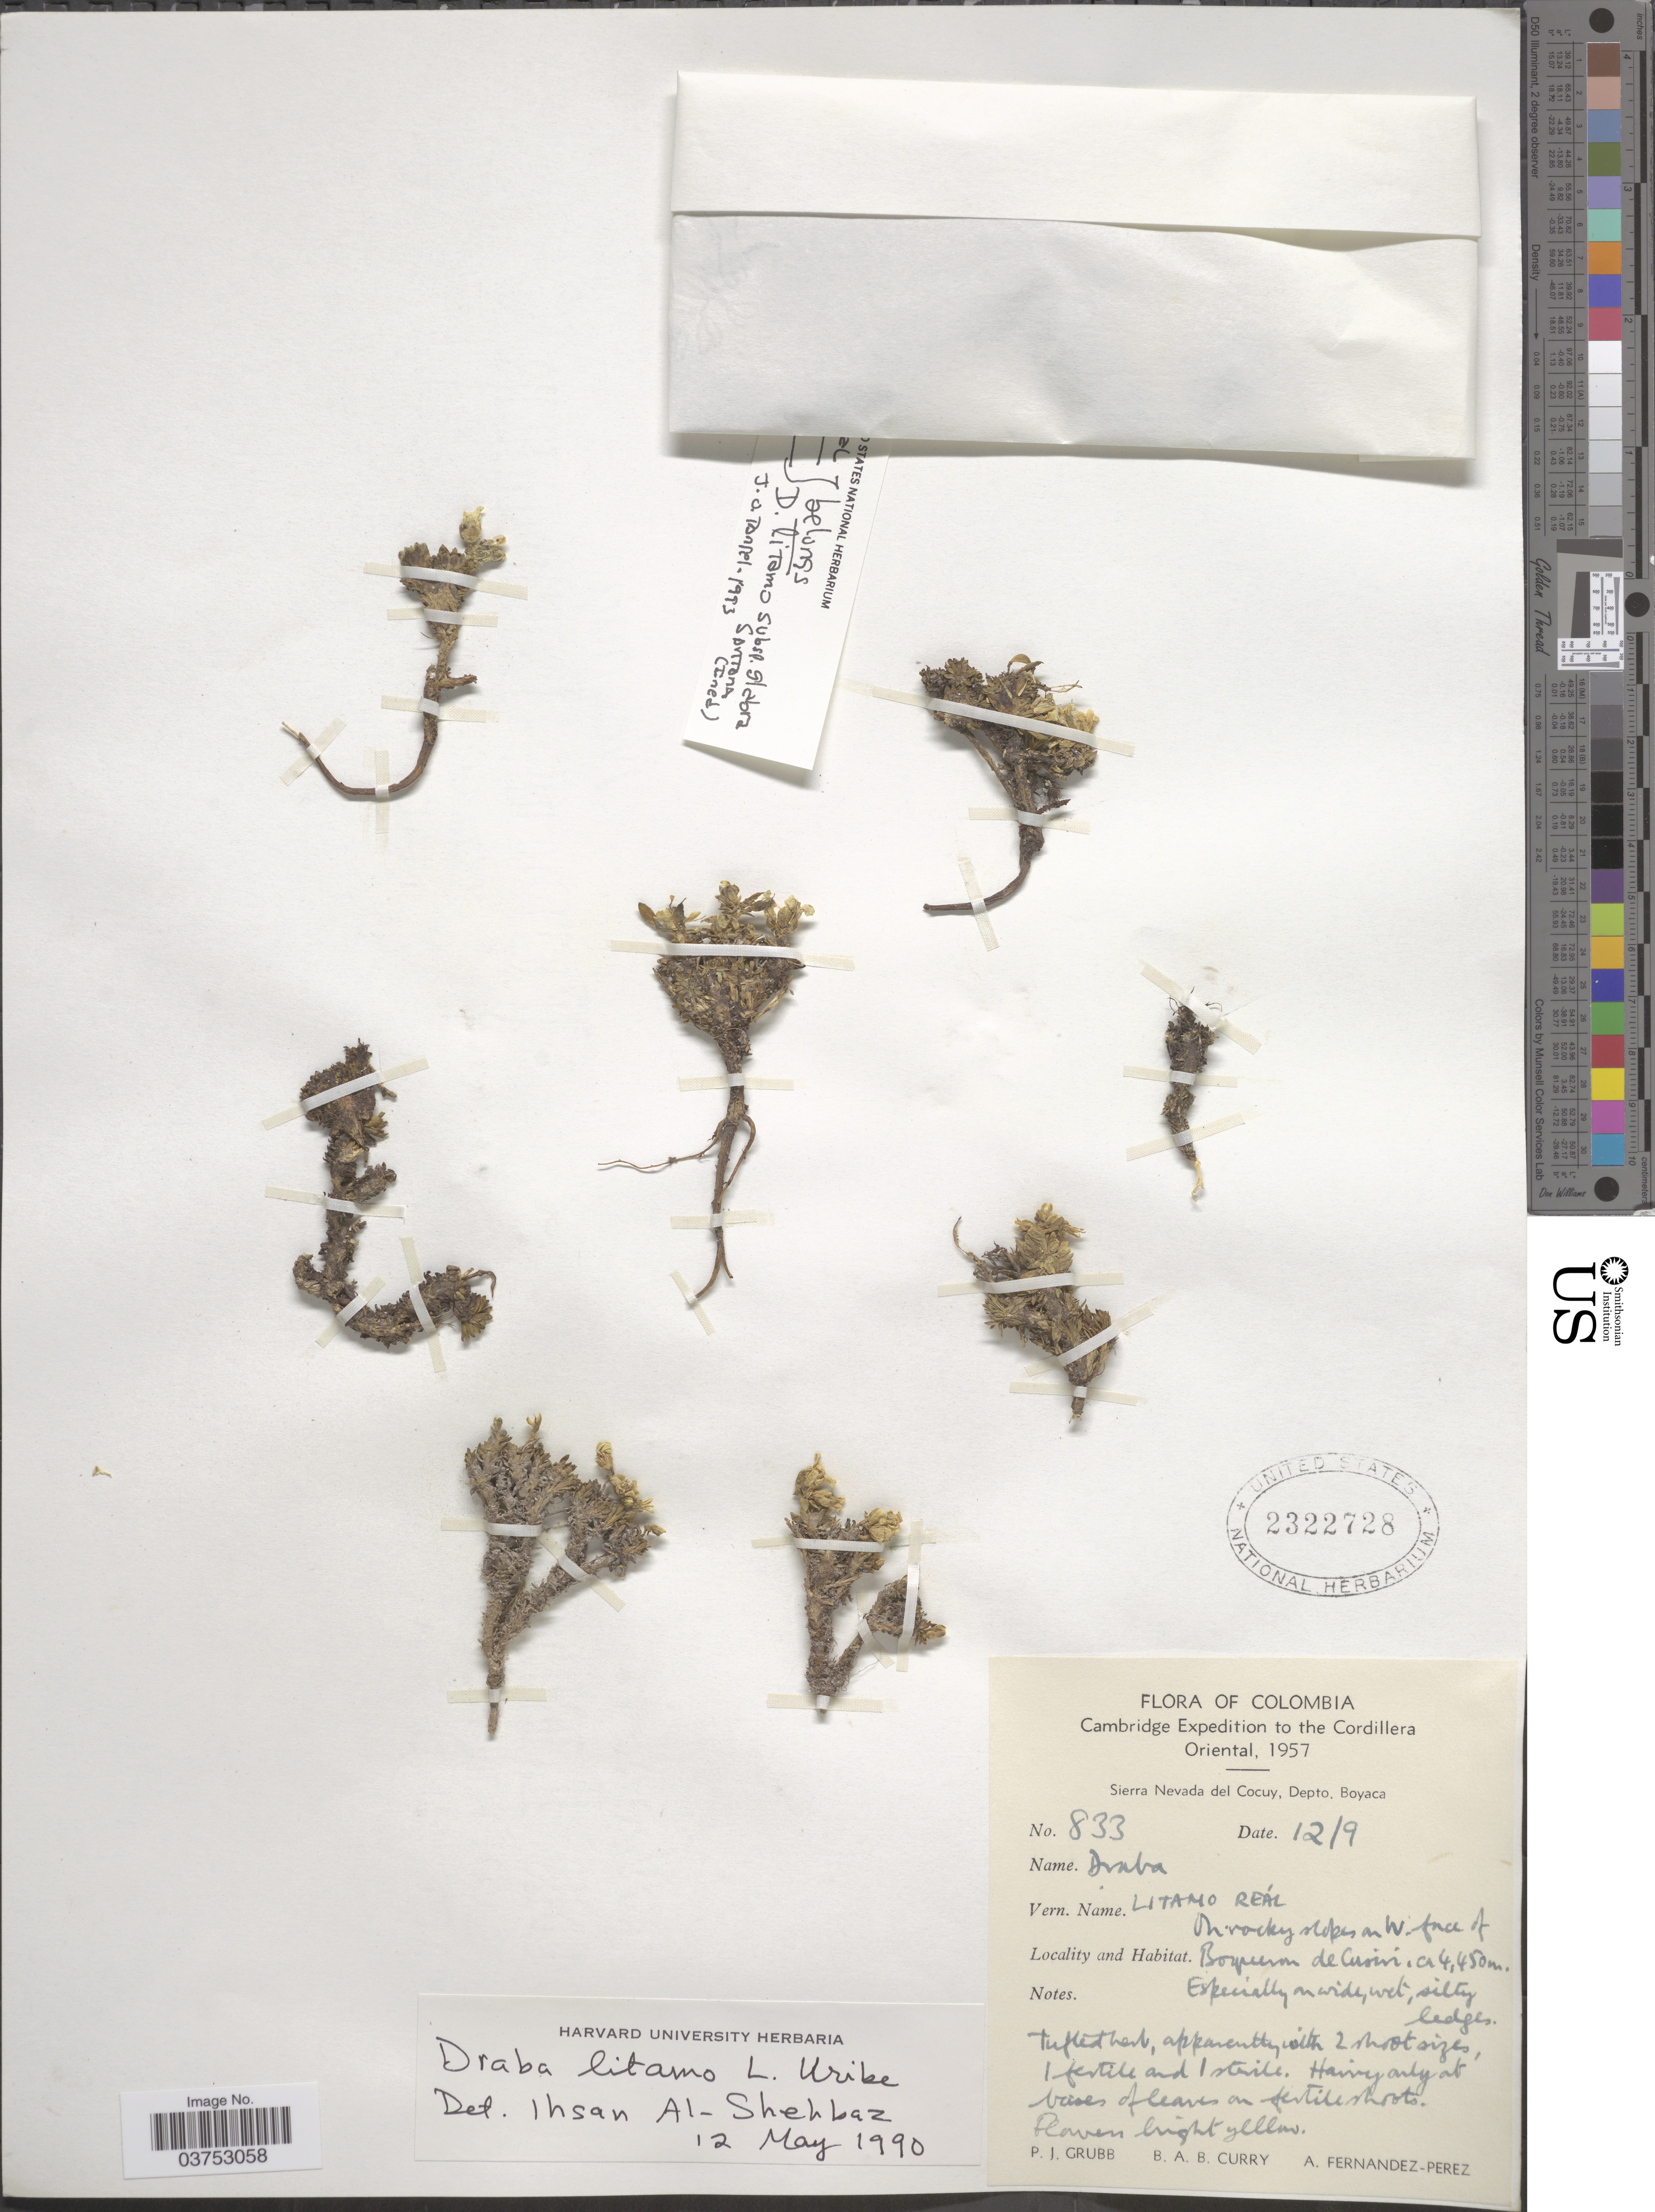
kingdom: Plantae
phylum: Tracheophyta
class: Magnoliopsida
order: Brassicales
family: Brassicaceae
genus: Draba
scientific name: Draba litamo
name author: L. Uribe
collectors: P. J. Grubb, B. A. B. Curry & A. Fernández-Pérez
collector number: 833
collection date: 1957-09-12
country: Colombia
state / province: Boyacá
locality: Cordillera Oriental. Sierra Nevada del Cocuy, Depto. Boyaca. On rocky slopes on W. face of Boqueron de Cusiri.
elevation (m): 4450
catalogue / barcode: US 2322728